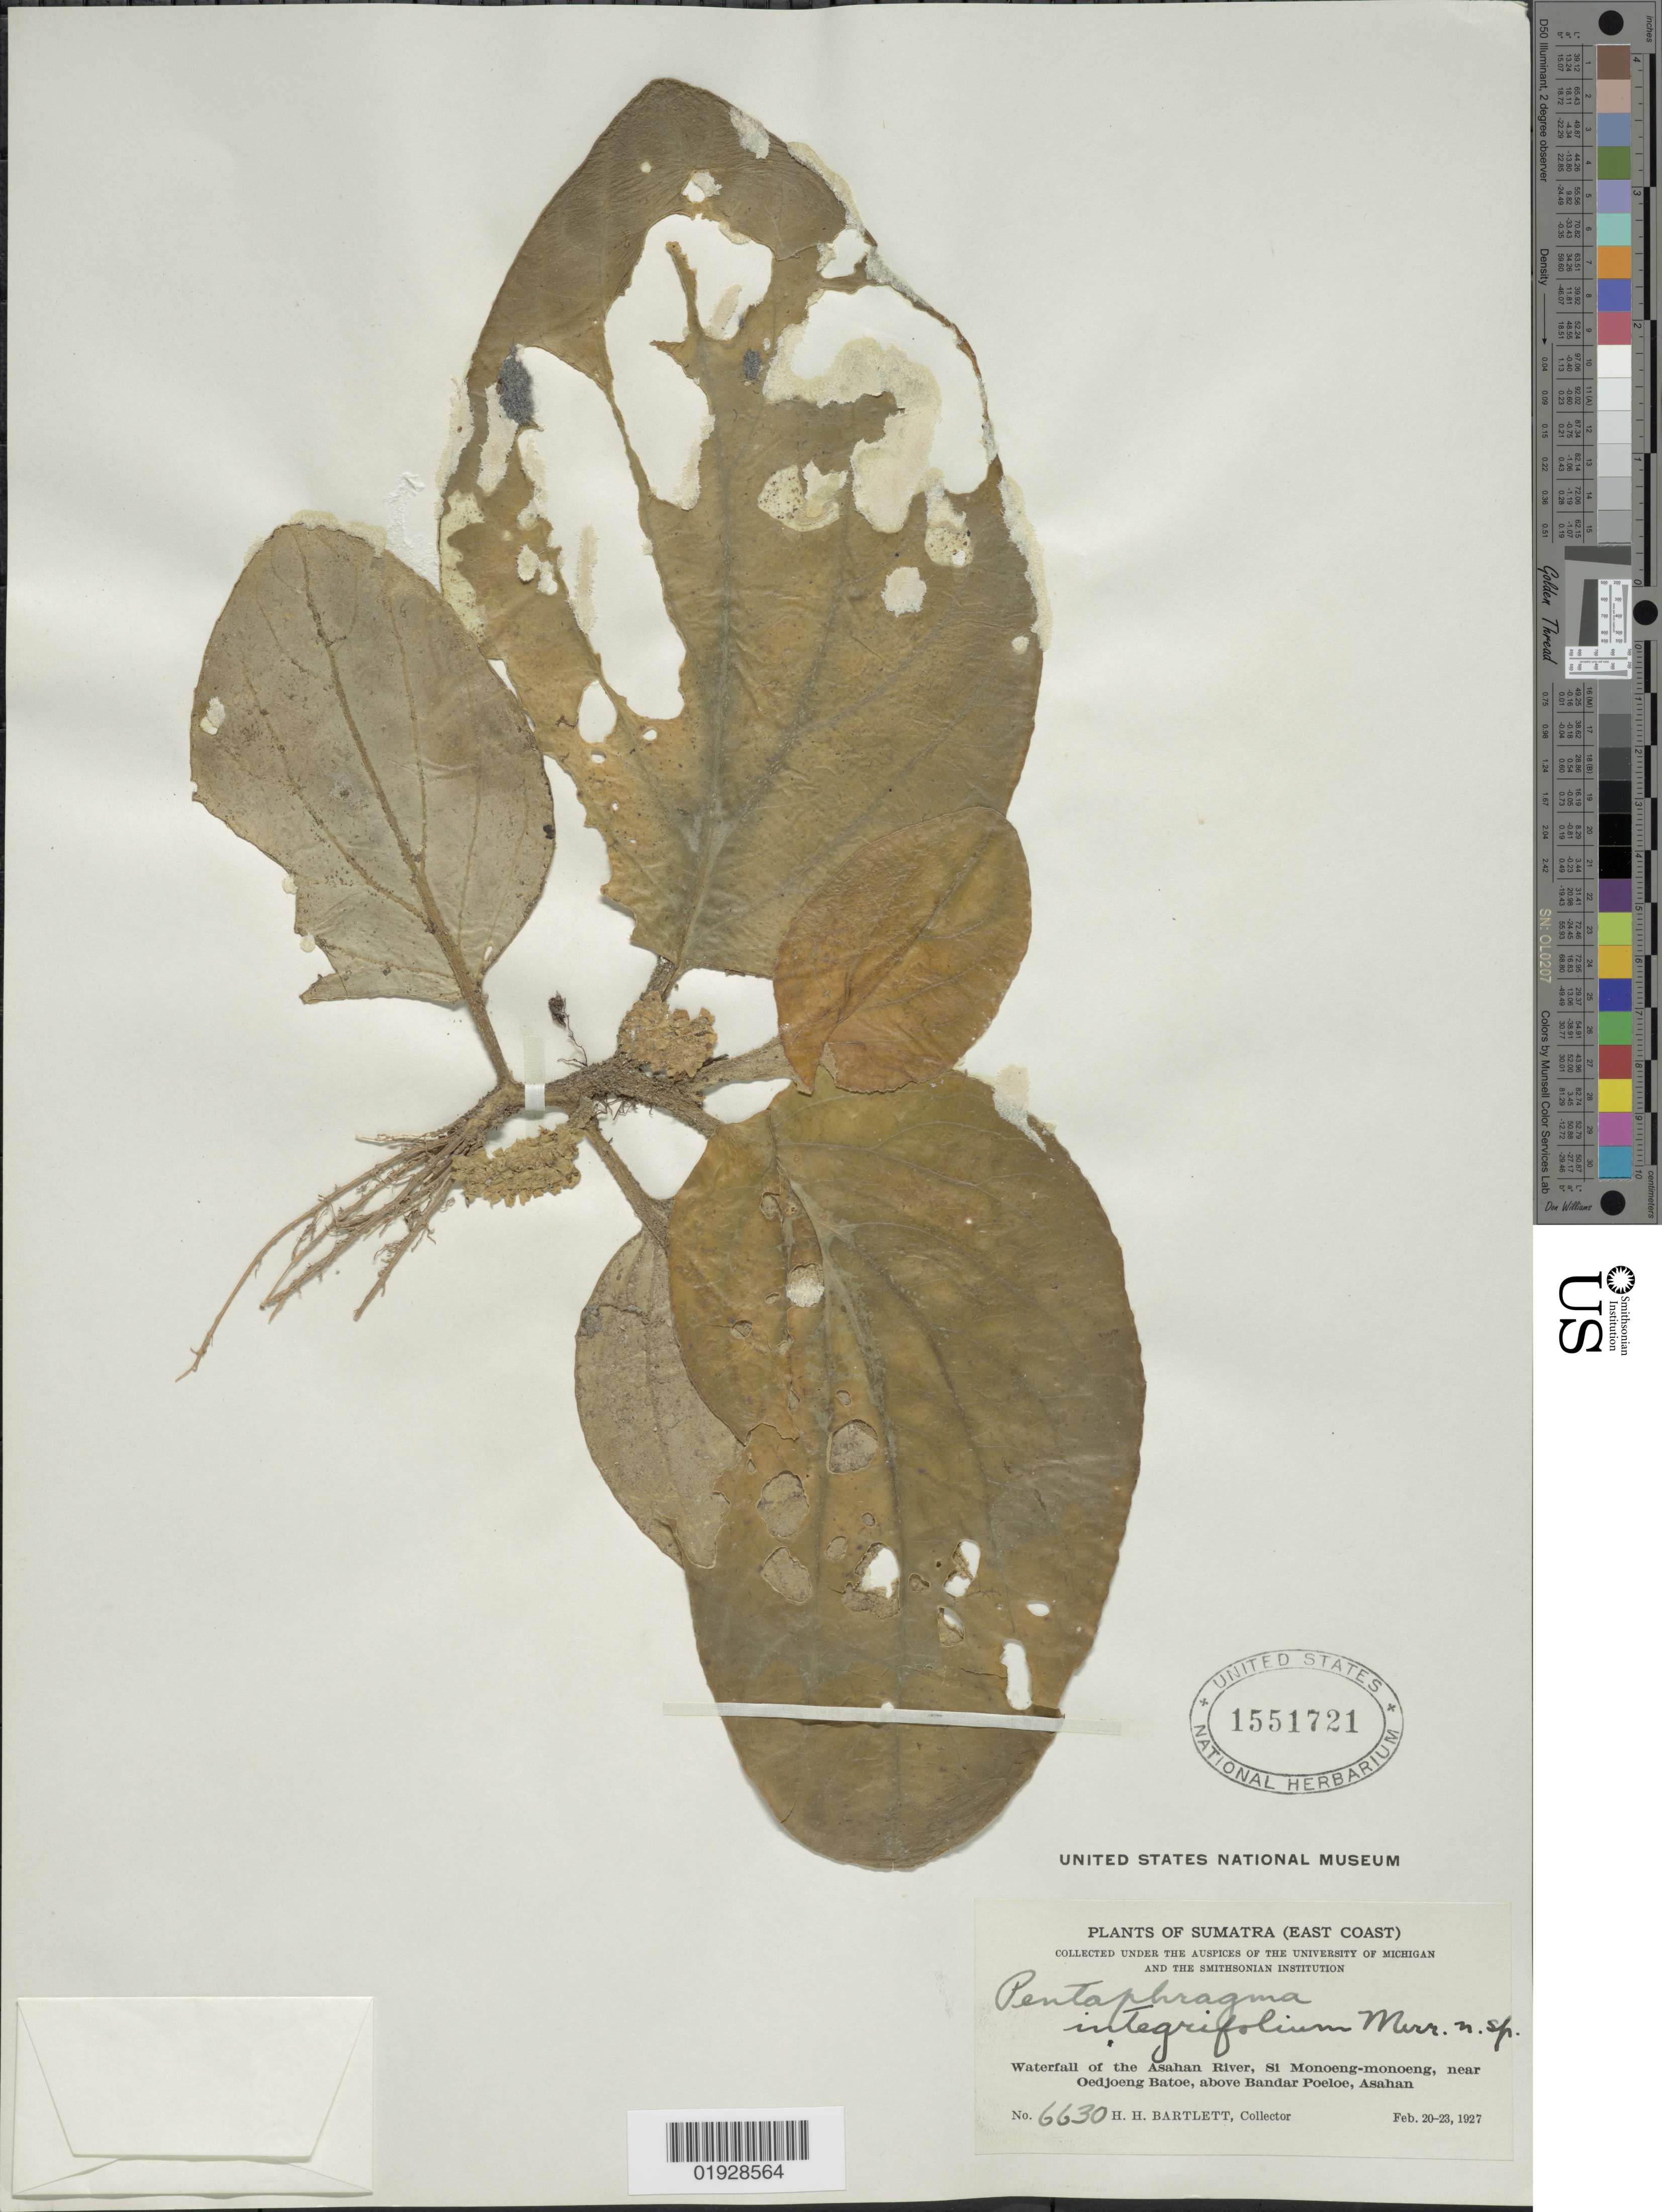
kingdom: Plantae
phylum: Tracheophyta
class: Magnoliopsida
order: Asterales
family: Pentaphragmataceae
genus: Pentaphragma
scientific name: Pentaphragma integrifolium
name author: Merr.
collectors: H. H. Bartlett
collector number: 6630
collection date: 1927-02-20/1927-02-23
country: Indonesia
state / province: Sumatra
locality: (East Coast). Waterfall of the Asahan River, Si Monoeng-monoeng, near Oedjoeng Batoe, above Bandar Poeloe, Asahan.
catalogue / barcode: US 1551721